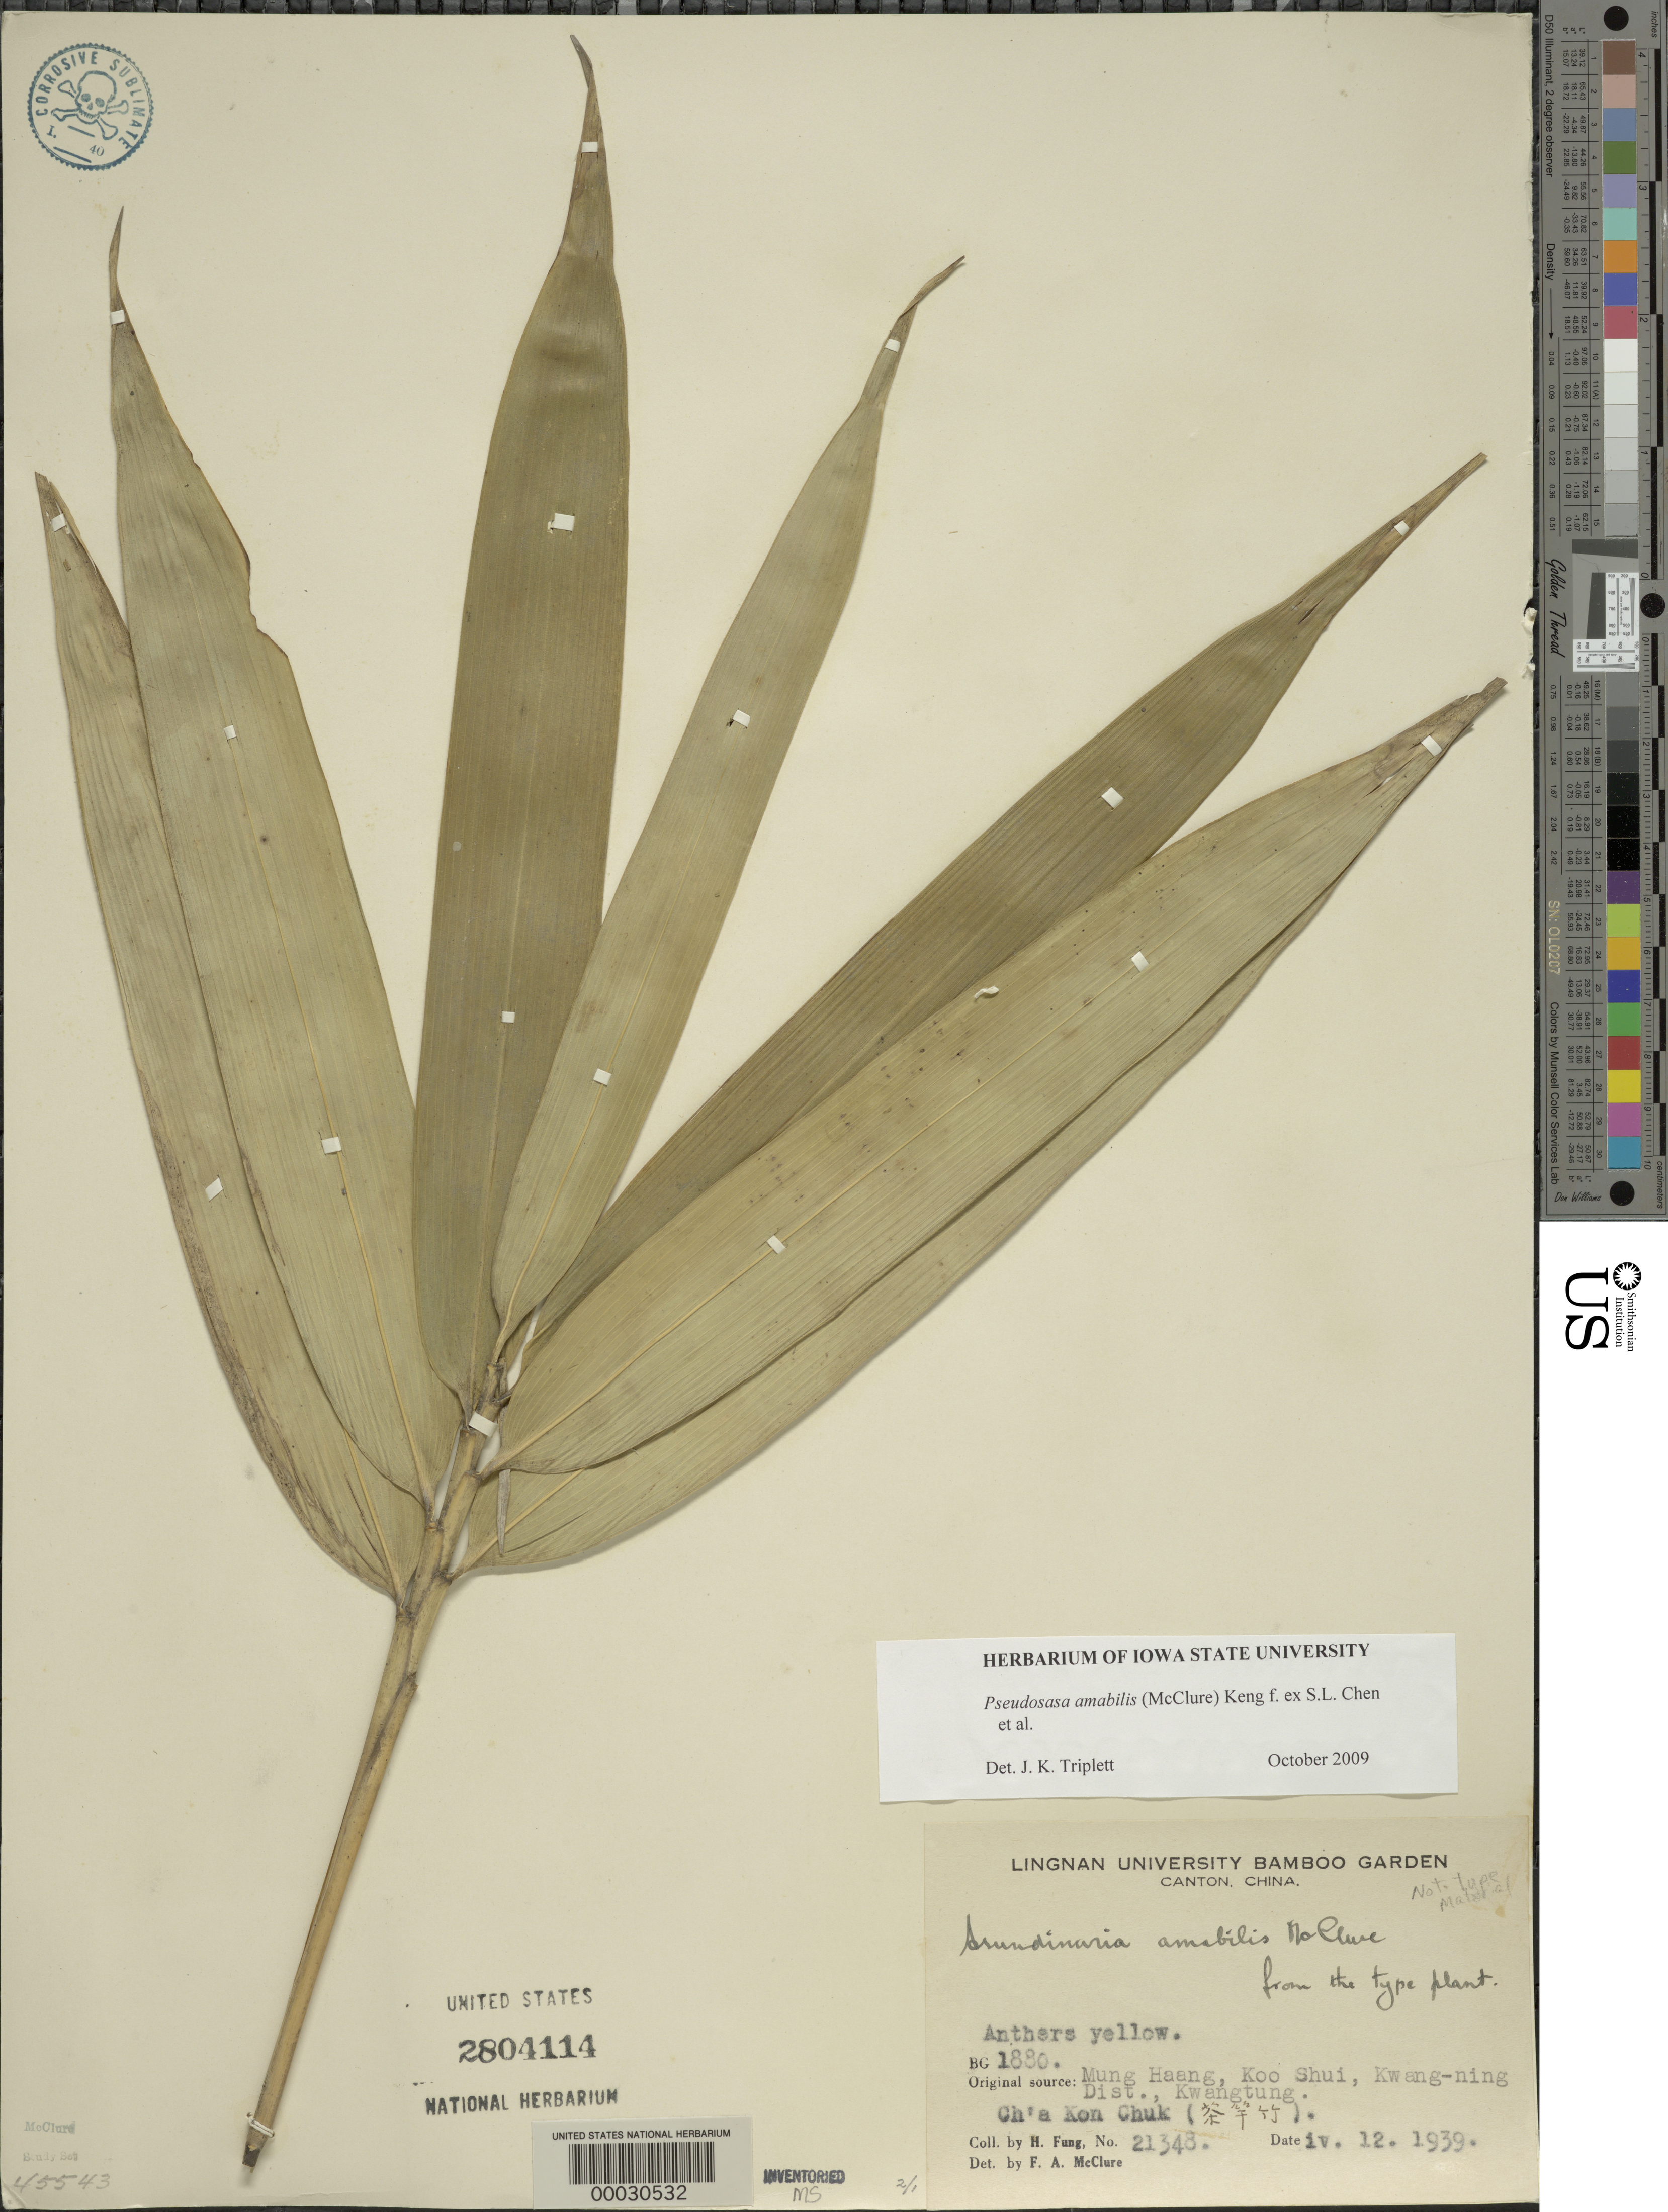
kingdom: Plantae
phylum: Tracheophyta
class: Liliopsida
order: Poales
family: Poaceae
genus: Pseudosasa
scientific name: Pseudosasa amabilis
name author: (McClure) Keng f.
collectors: H. L. Fung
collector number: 21348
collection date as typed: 26 Jan 1985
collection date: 1939-04-12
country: China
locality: Lingnan University Bamboo Garden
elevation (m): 980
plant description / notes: Leaf Complement, B.G. Originally collected in 1880, "from type plant" collected in Mung Haag, Koo Shui, Kwang-ning.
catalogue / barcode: US 2804114